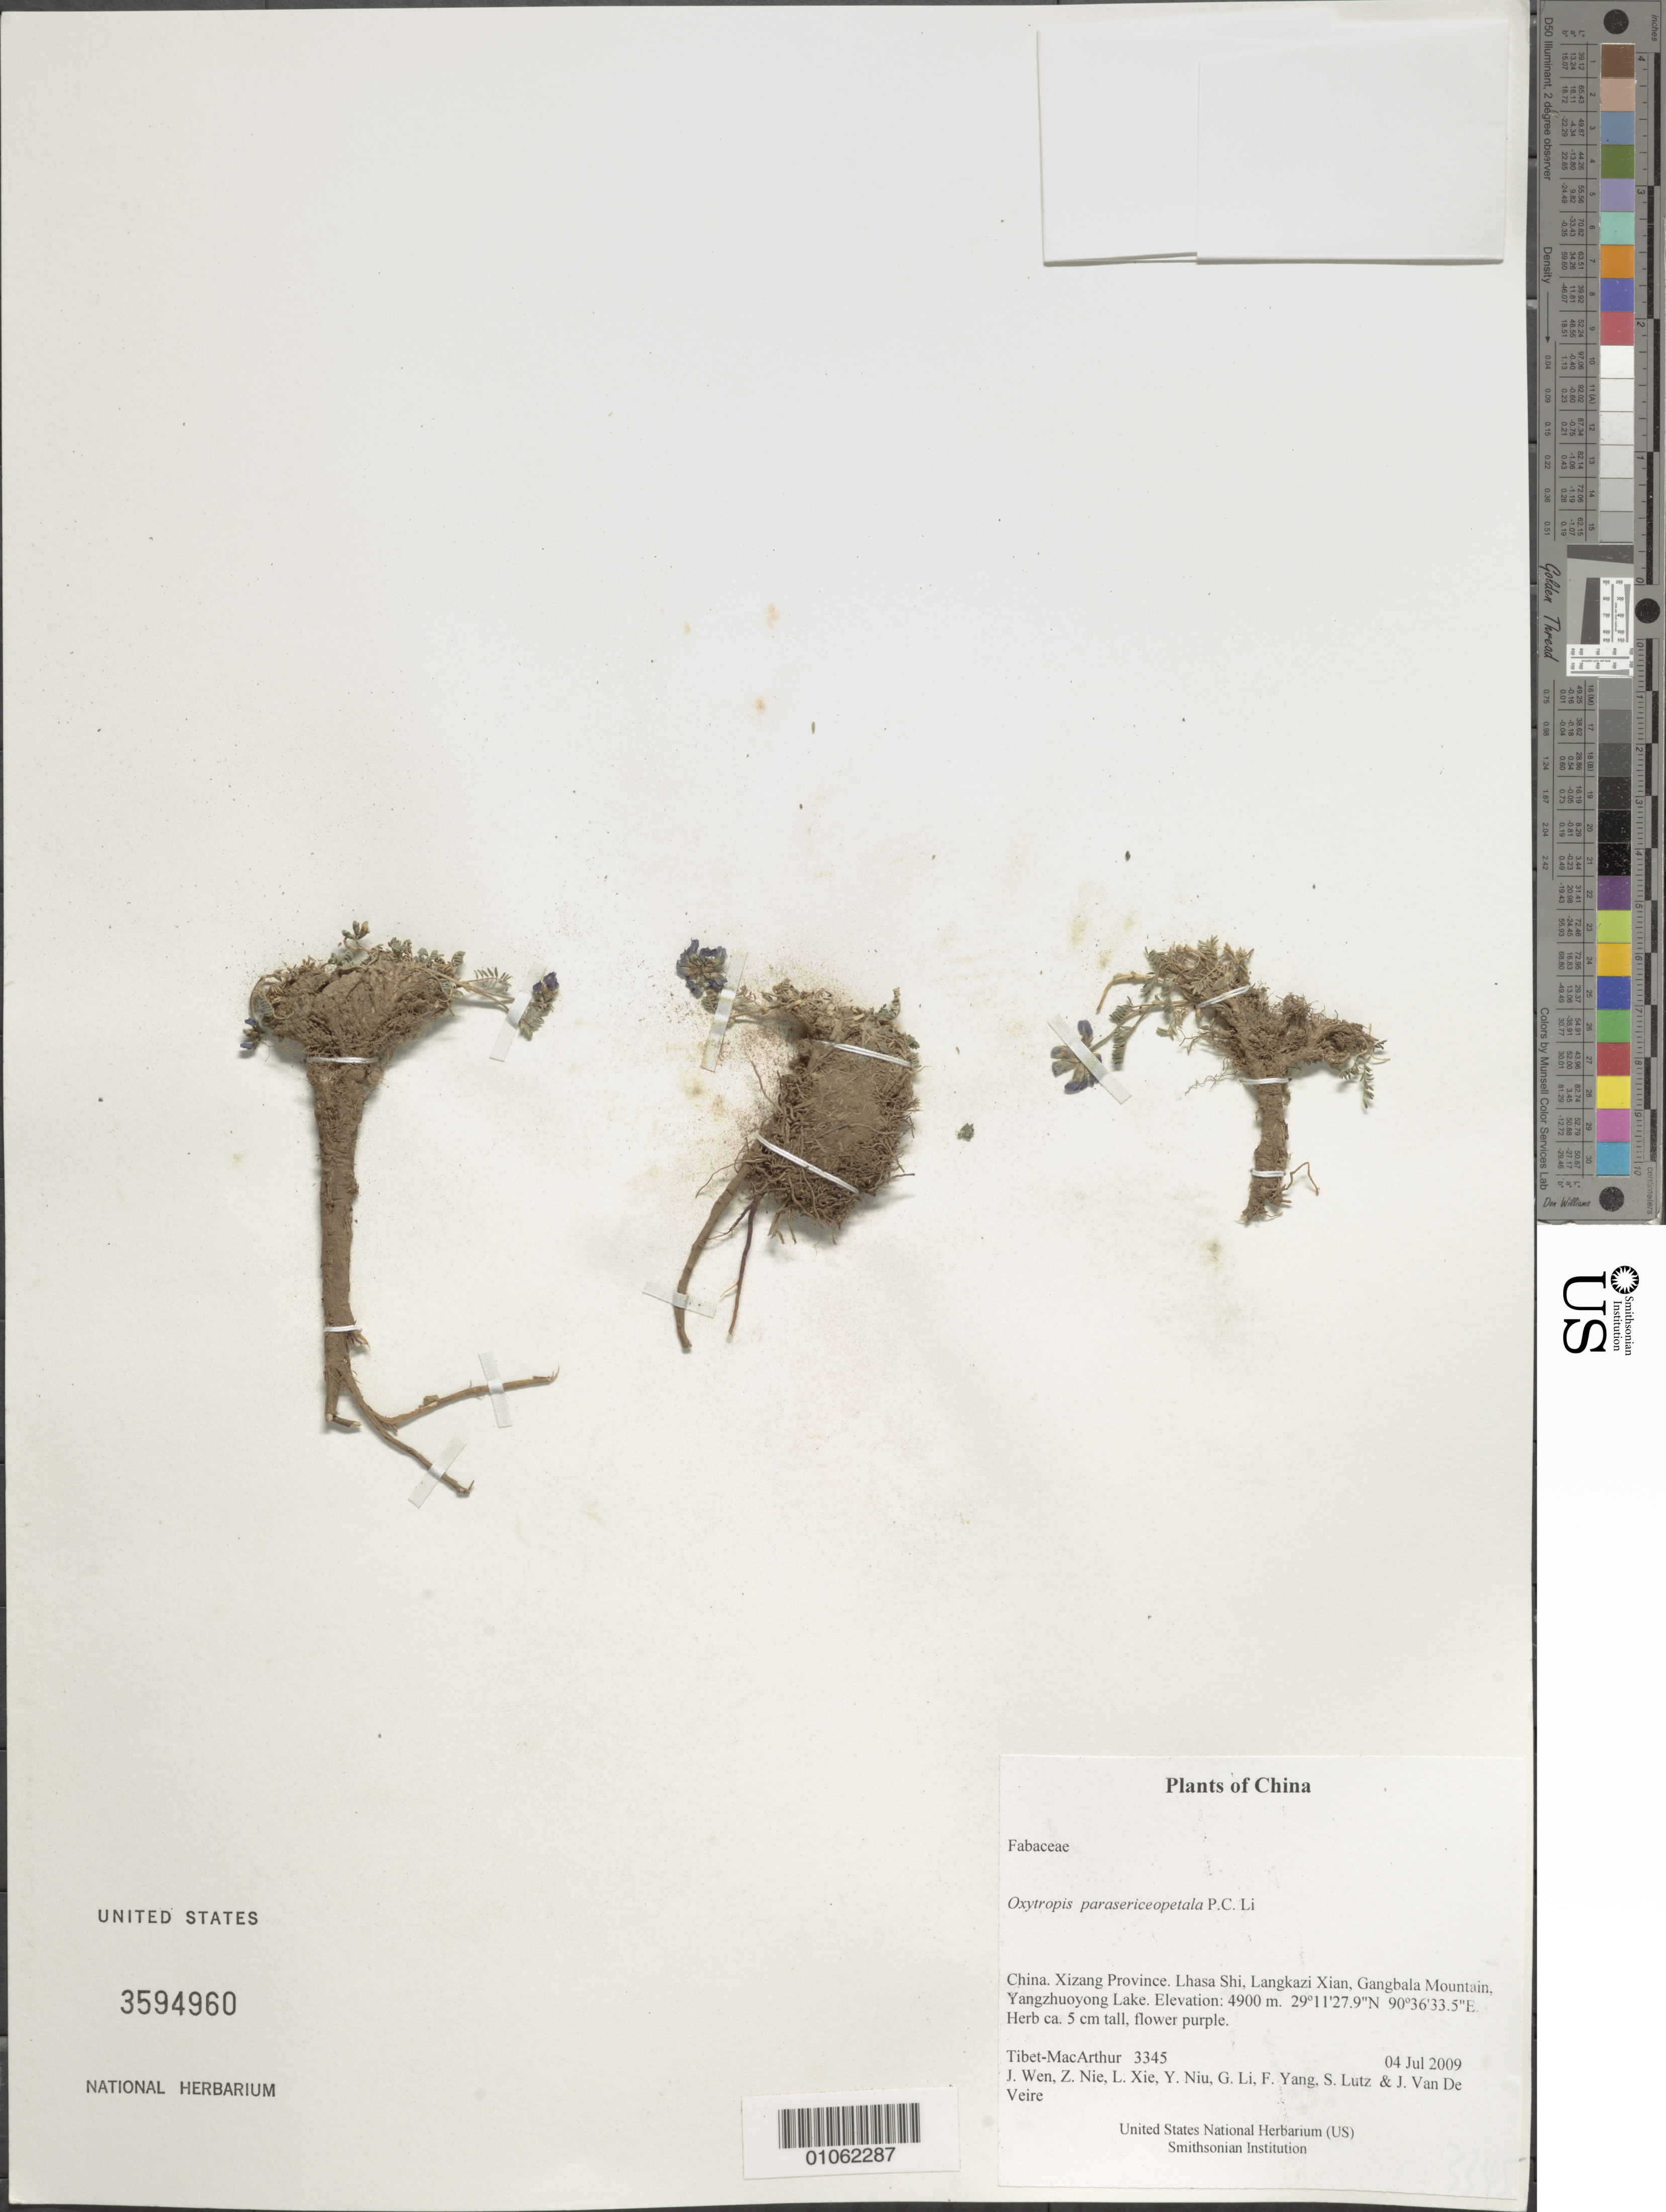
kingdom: Plantae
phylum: Tracheophyta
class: Magnoliopsida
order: Fabales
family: Fabaceae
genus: Oxytropis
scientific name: Oxytropis parasericeopetala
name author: P.C. Li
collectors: Tibet-MacArthur, J. Wen, Z. Nie, L. Xie, Y. Niu, G. Li, F. Yang, S. Lutz & J. Van De Veire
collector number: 3345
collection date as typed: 04 Jul 2009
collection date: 2009-07-04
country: China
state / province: Xizang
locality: Lhasa Shi, Langkazi Xian, Gangbala Mountain, Yangzhuoyong Lake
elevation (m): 4900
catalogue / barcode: US 3594960